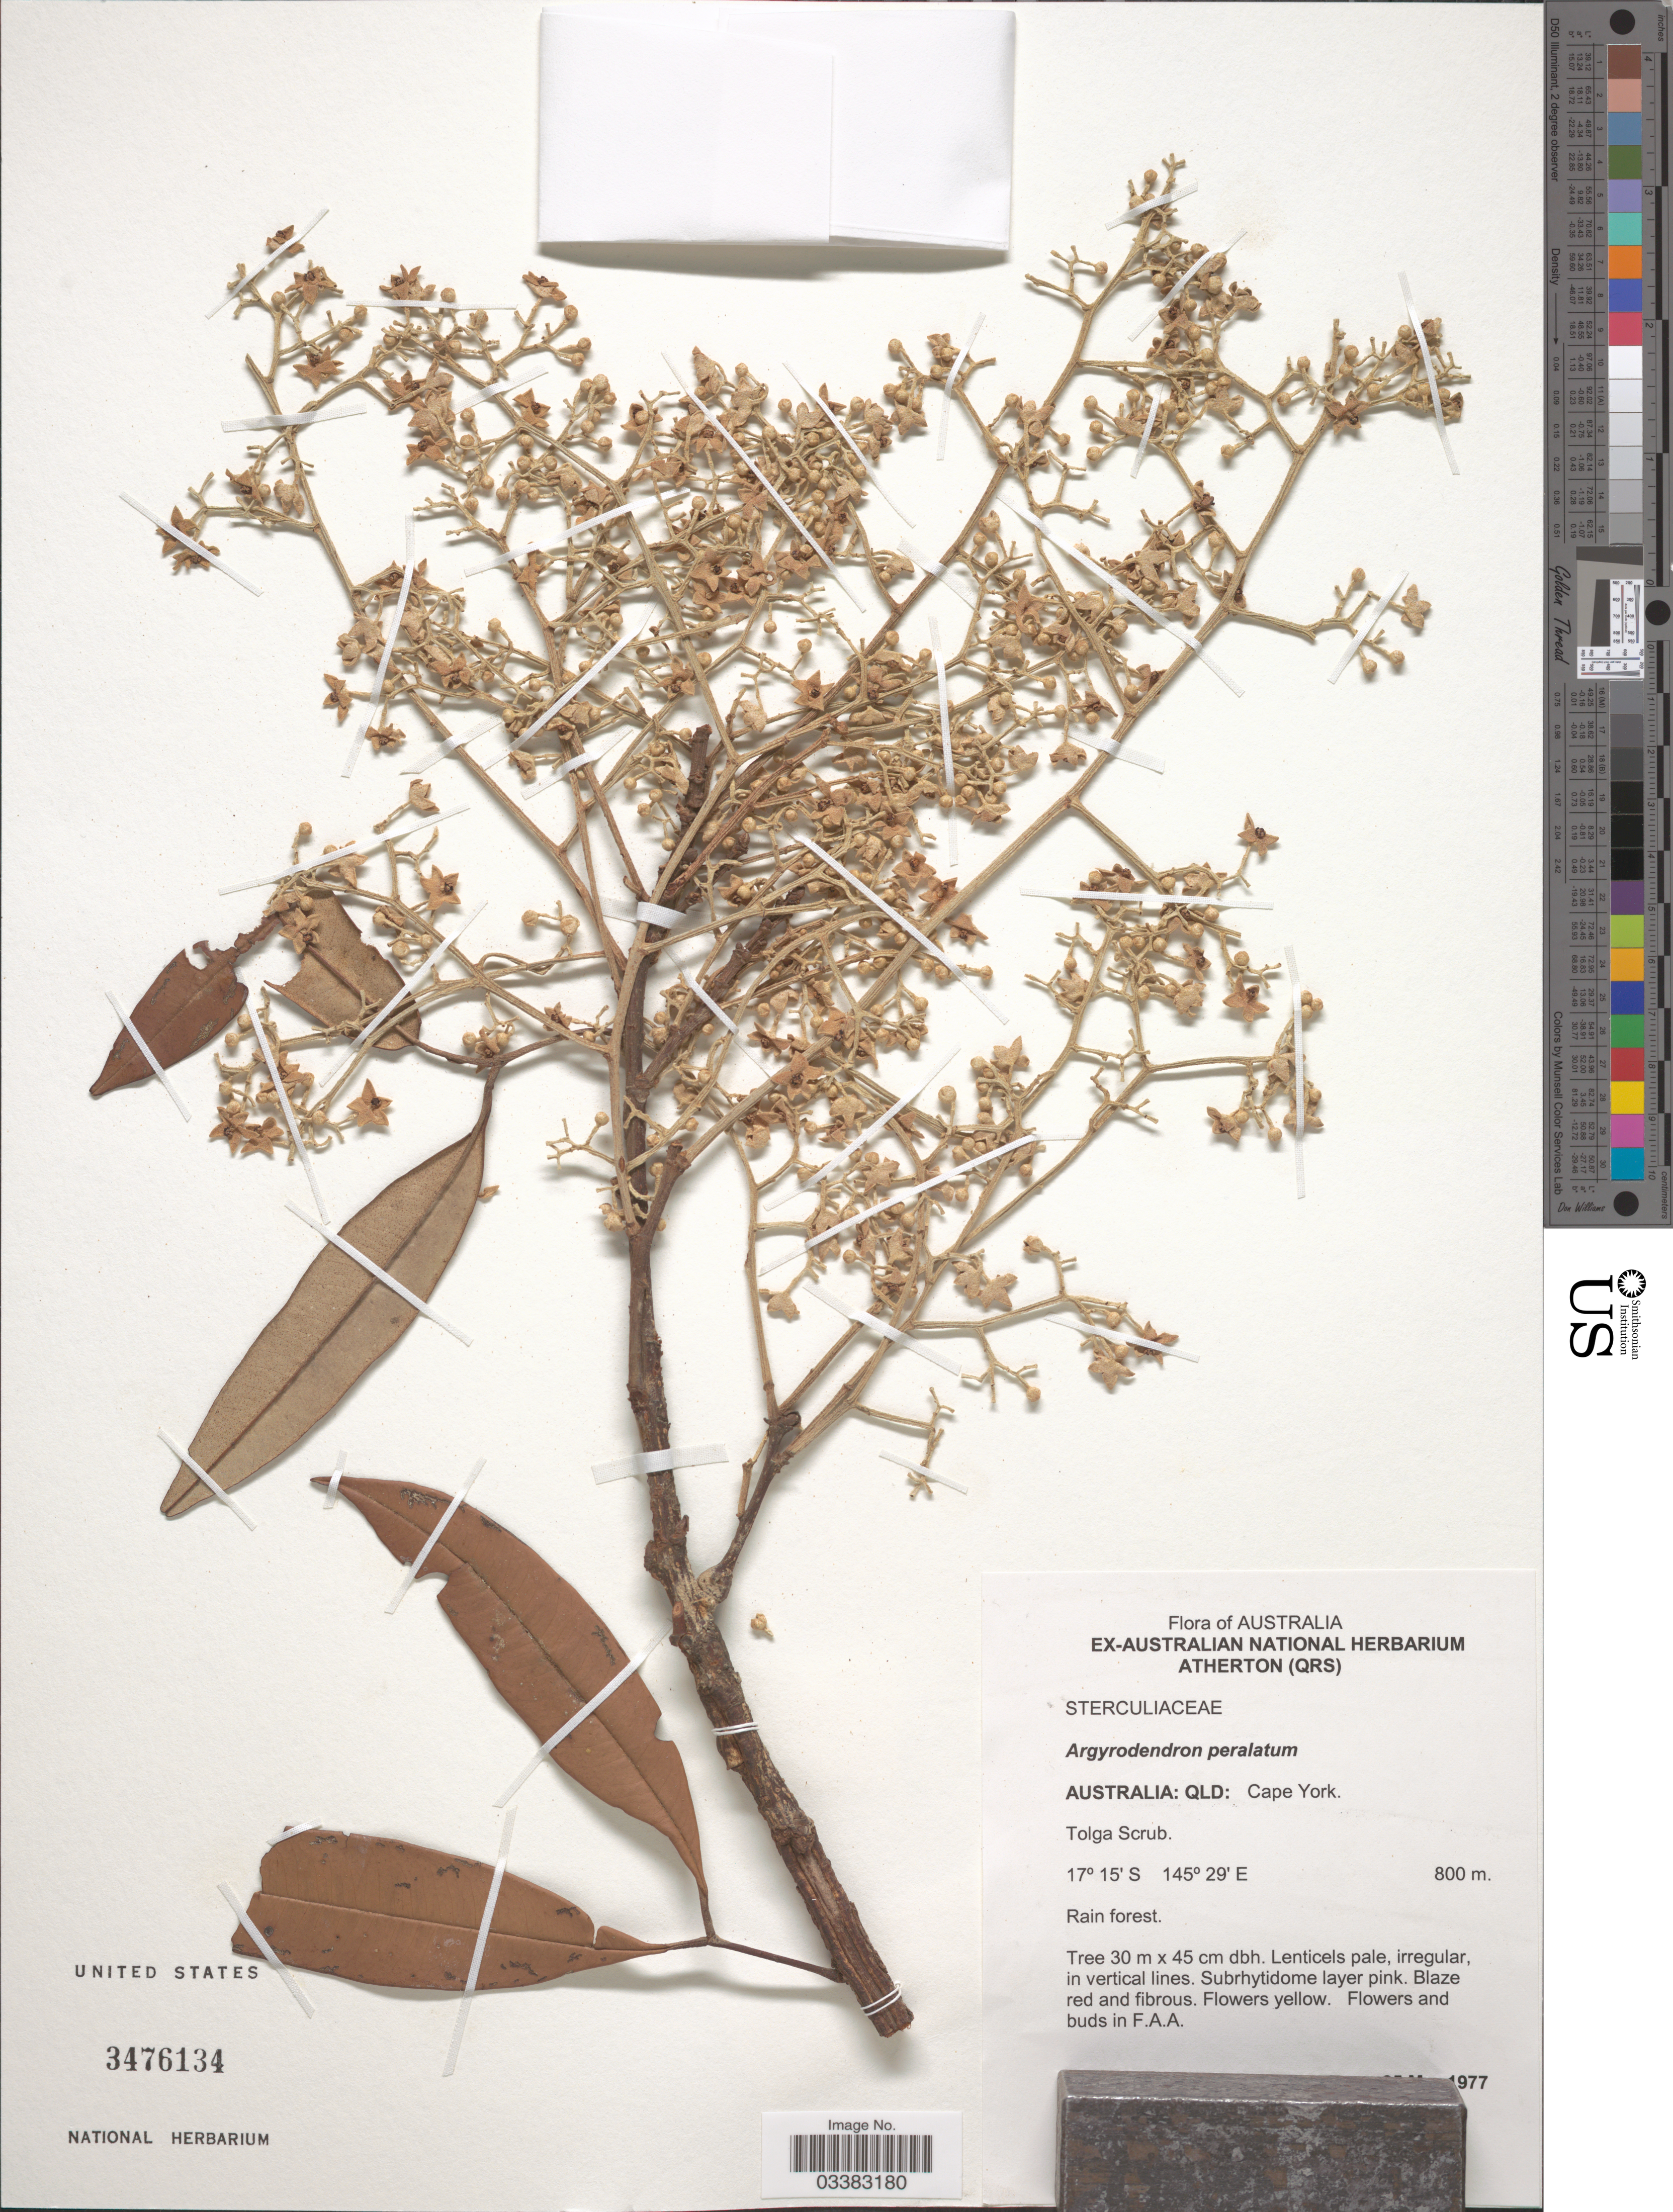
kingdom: Plantae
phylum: Tracheophyta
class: Magnoliopsida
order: Malvales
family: Malvaceae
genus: Argyrodendron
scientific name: Argyrodendron peralatum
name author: (F.M. Bailey) Edlin ex J.H. Boas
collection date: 1977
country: Australia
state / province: Queensland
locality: Cape York. Tolga Scrub.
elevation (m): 800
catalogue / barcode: US 3476134